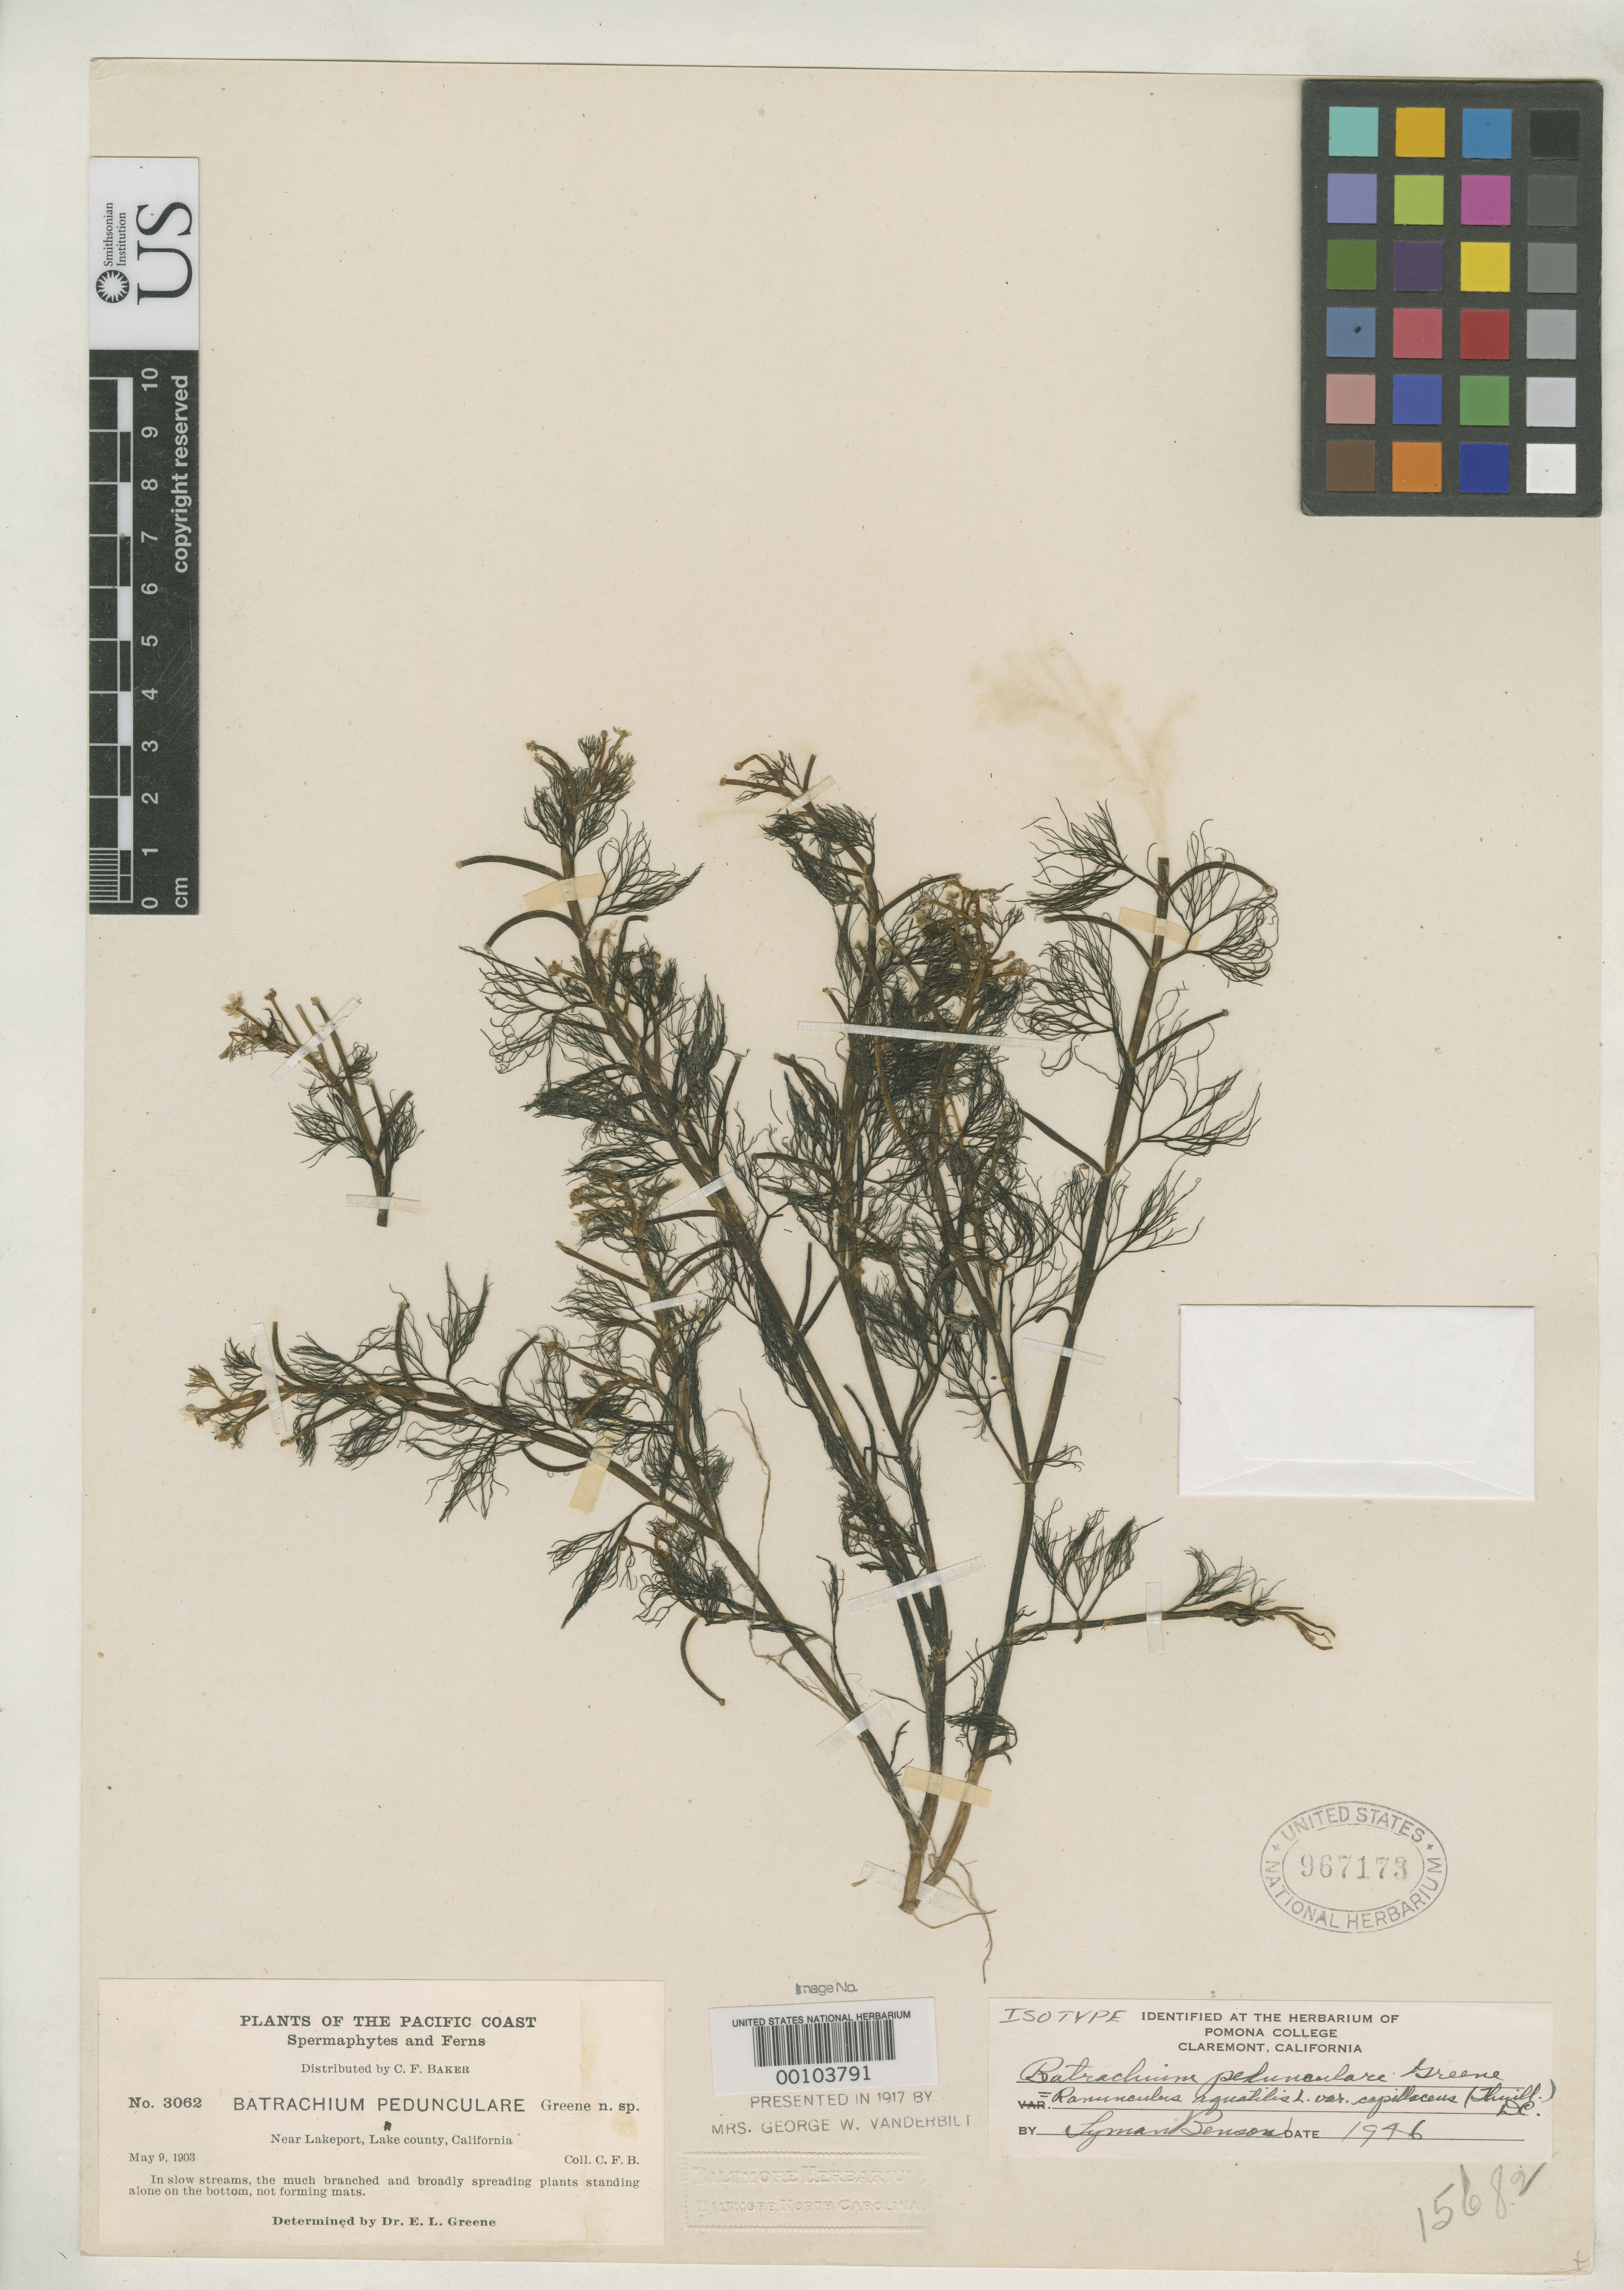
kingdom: Plantae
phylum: Tracheophyta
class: Magnoliopsida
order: Ranunculales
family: Ranunculaceae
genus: Batrachium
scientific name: Batrachium pedunculare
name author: Greene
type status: Isotype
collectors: C. F. Baker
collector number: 3062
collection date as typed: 09 May 1903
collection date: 1903-05-09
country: United States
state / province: California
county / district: Lake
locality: Near Lakeport.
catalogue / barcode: US 967173